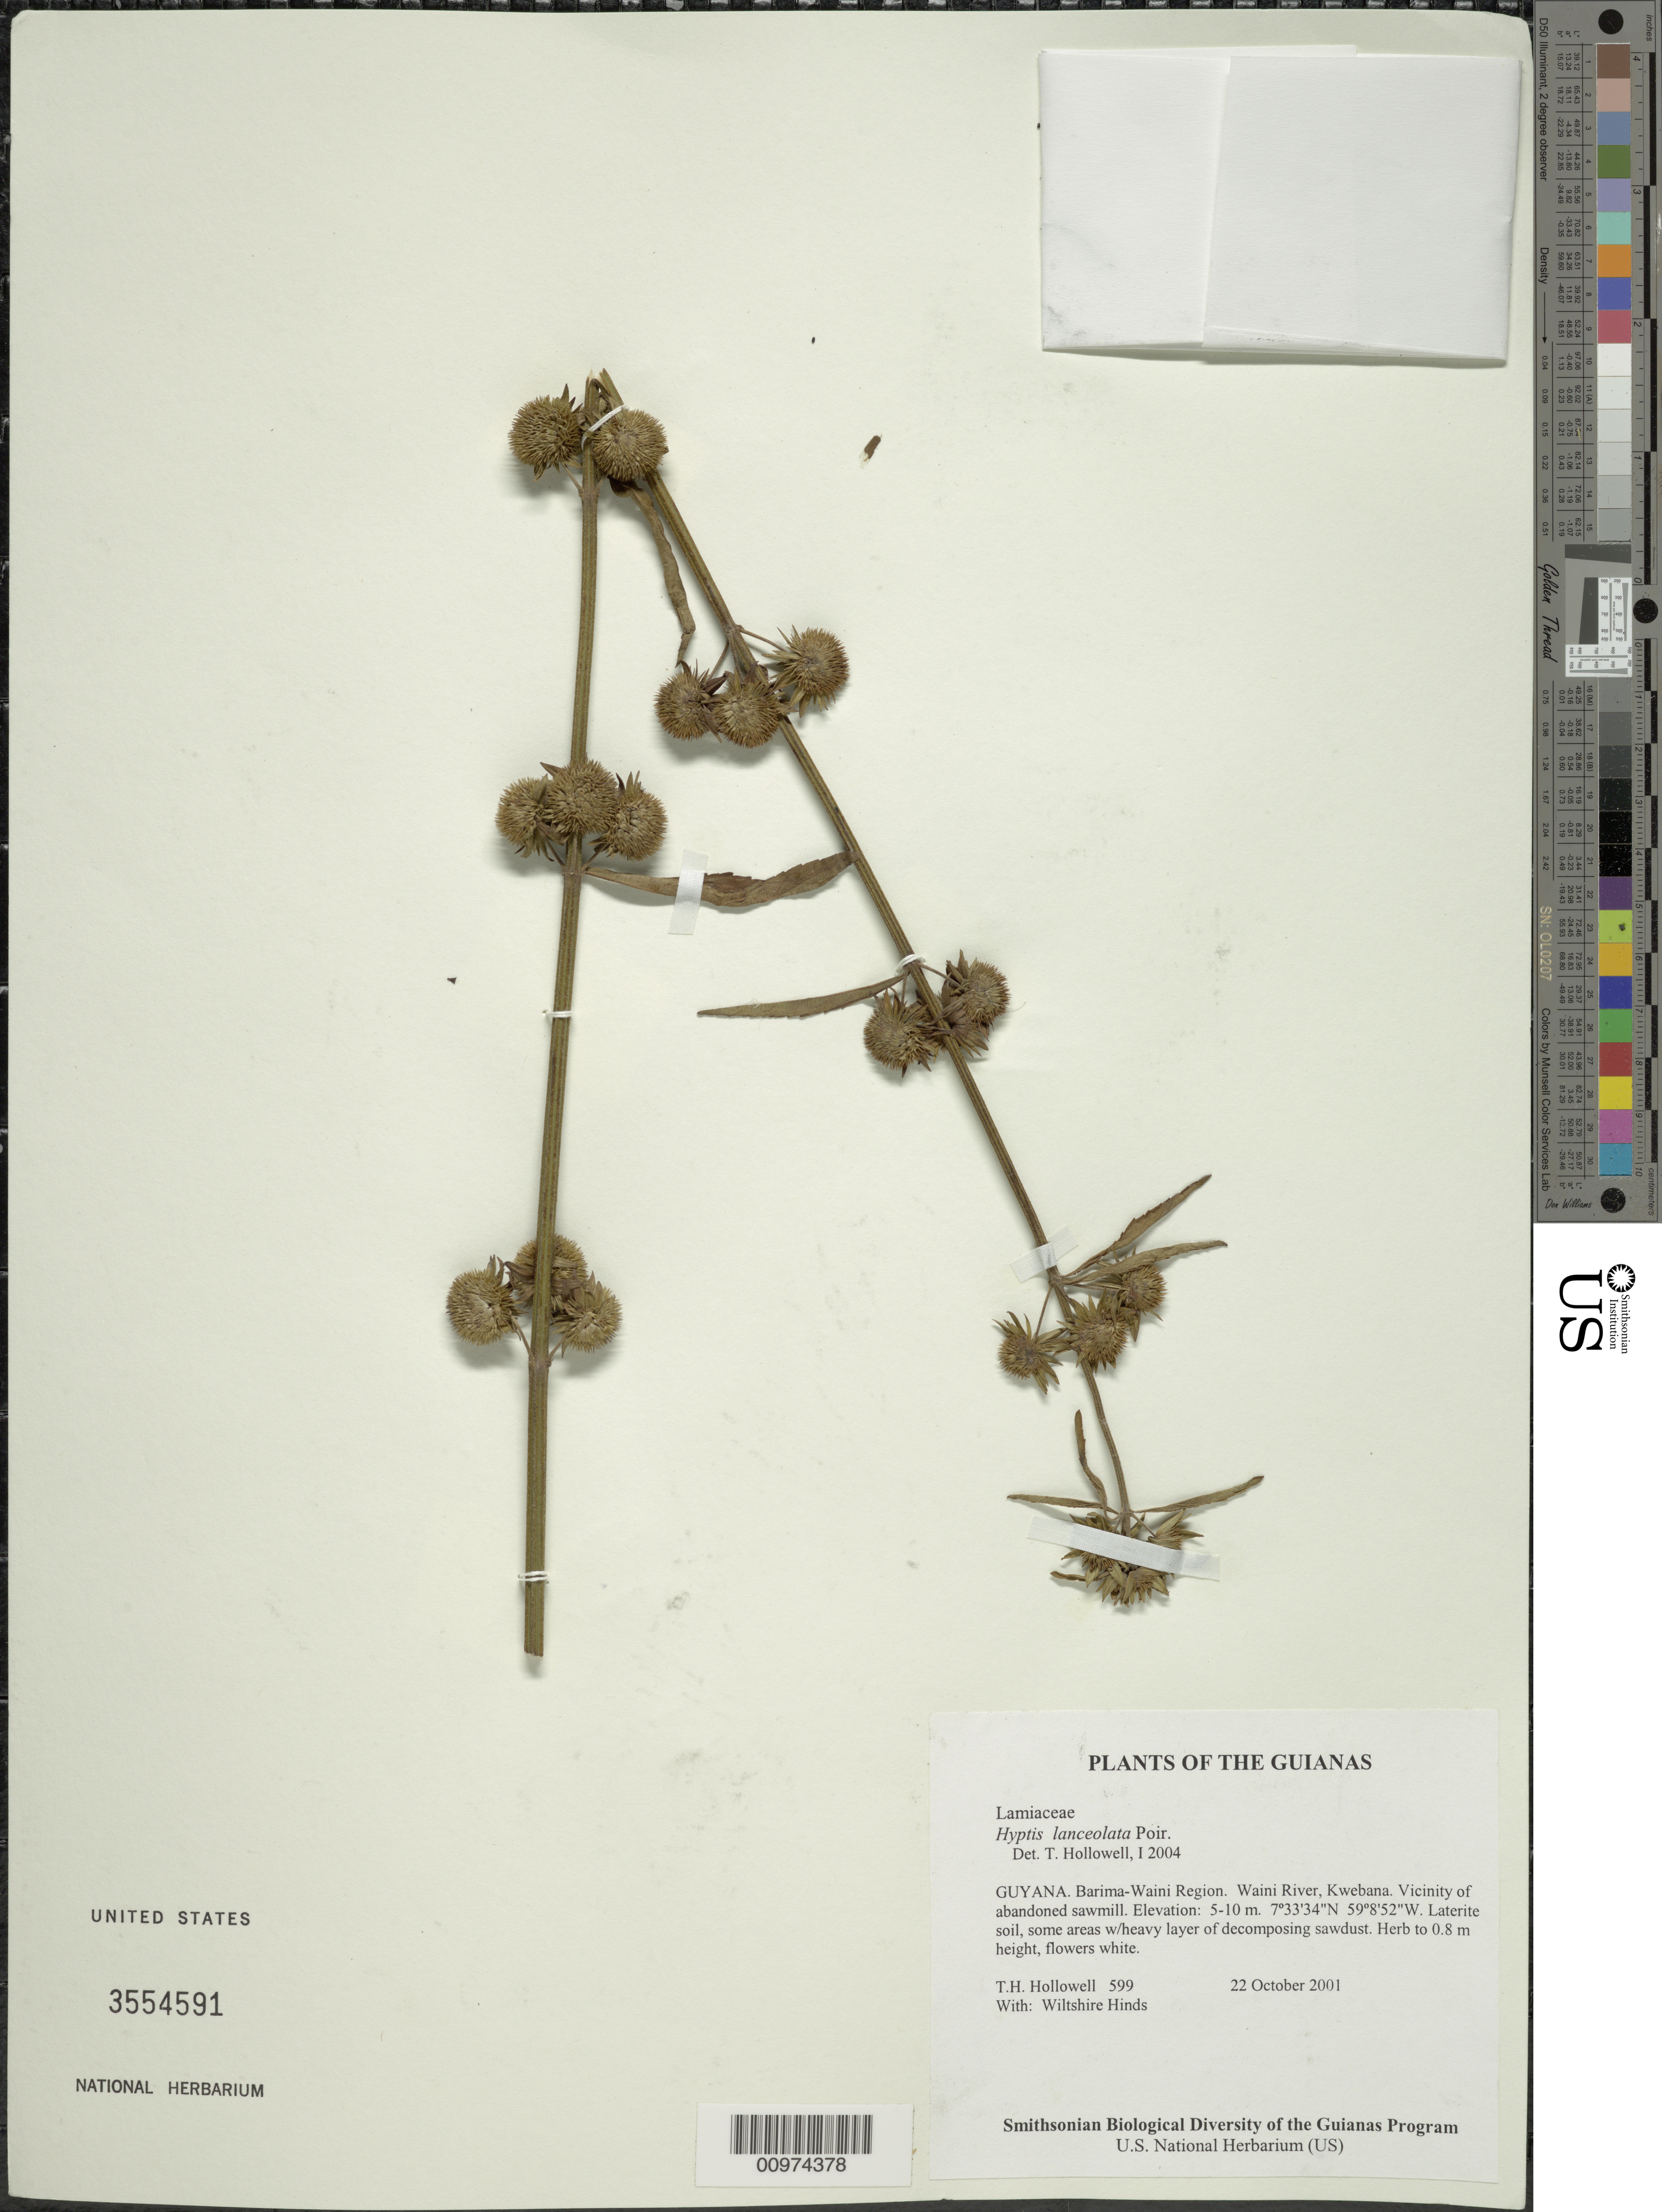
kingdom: Plantae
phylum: Tracheophyta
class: Magnoliopsida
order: Lamiales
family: Lamiaceae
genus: Hyptis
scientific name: Hyptis lanceolata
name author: Poir.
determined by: Hollowell, T. H., (BOT), Smithsonian Institution - National Museum of Natural History (UNITED STATES)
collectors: T. Hollowell & W. Hinds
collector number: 599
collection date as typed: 22 October 2001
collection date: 2001-10-22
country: Guyana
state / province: Barima-Waini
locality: Waini River, Kwebana. Vicinity of abandoned sawmill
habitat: Laterite soil, some areas w/heavy layer of decomposing sawdust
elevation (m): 5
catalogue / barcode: US 3554591